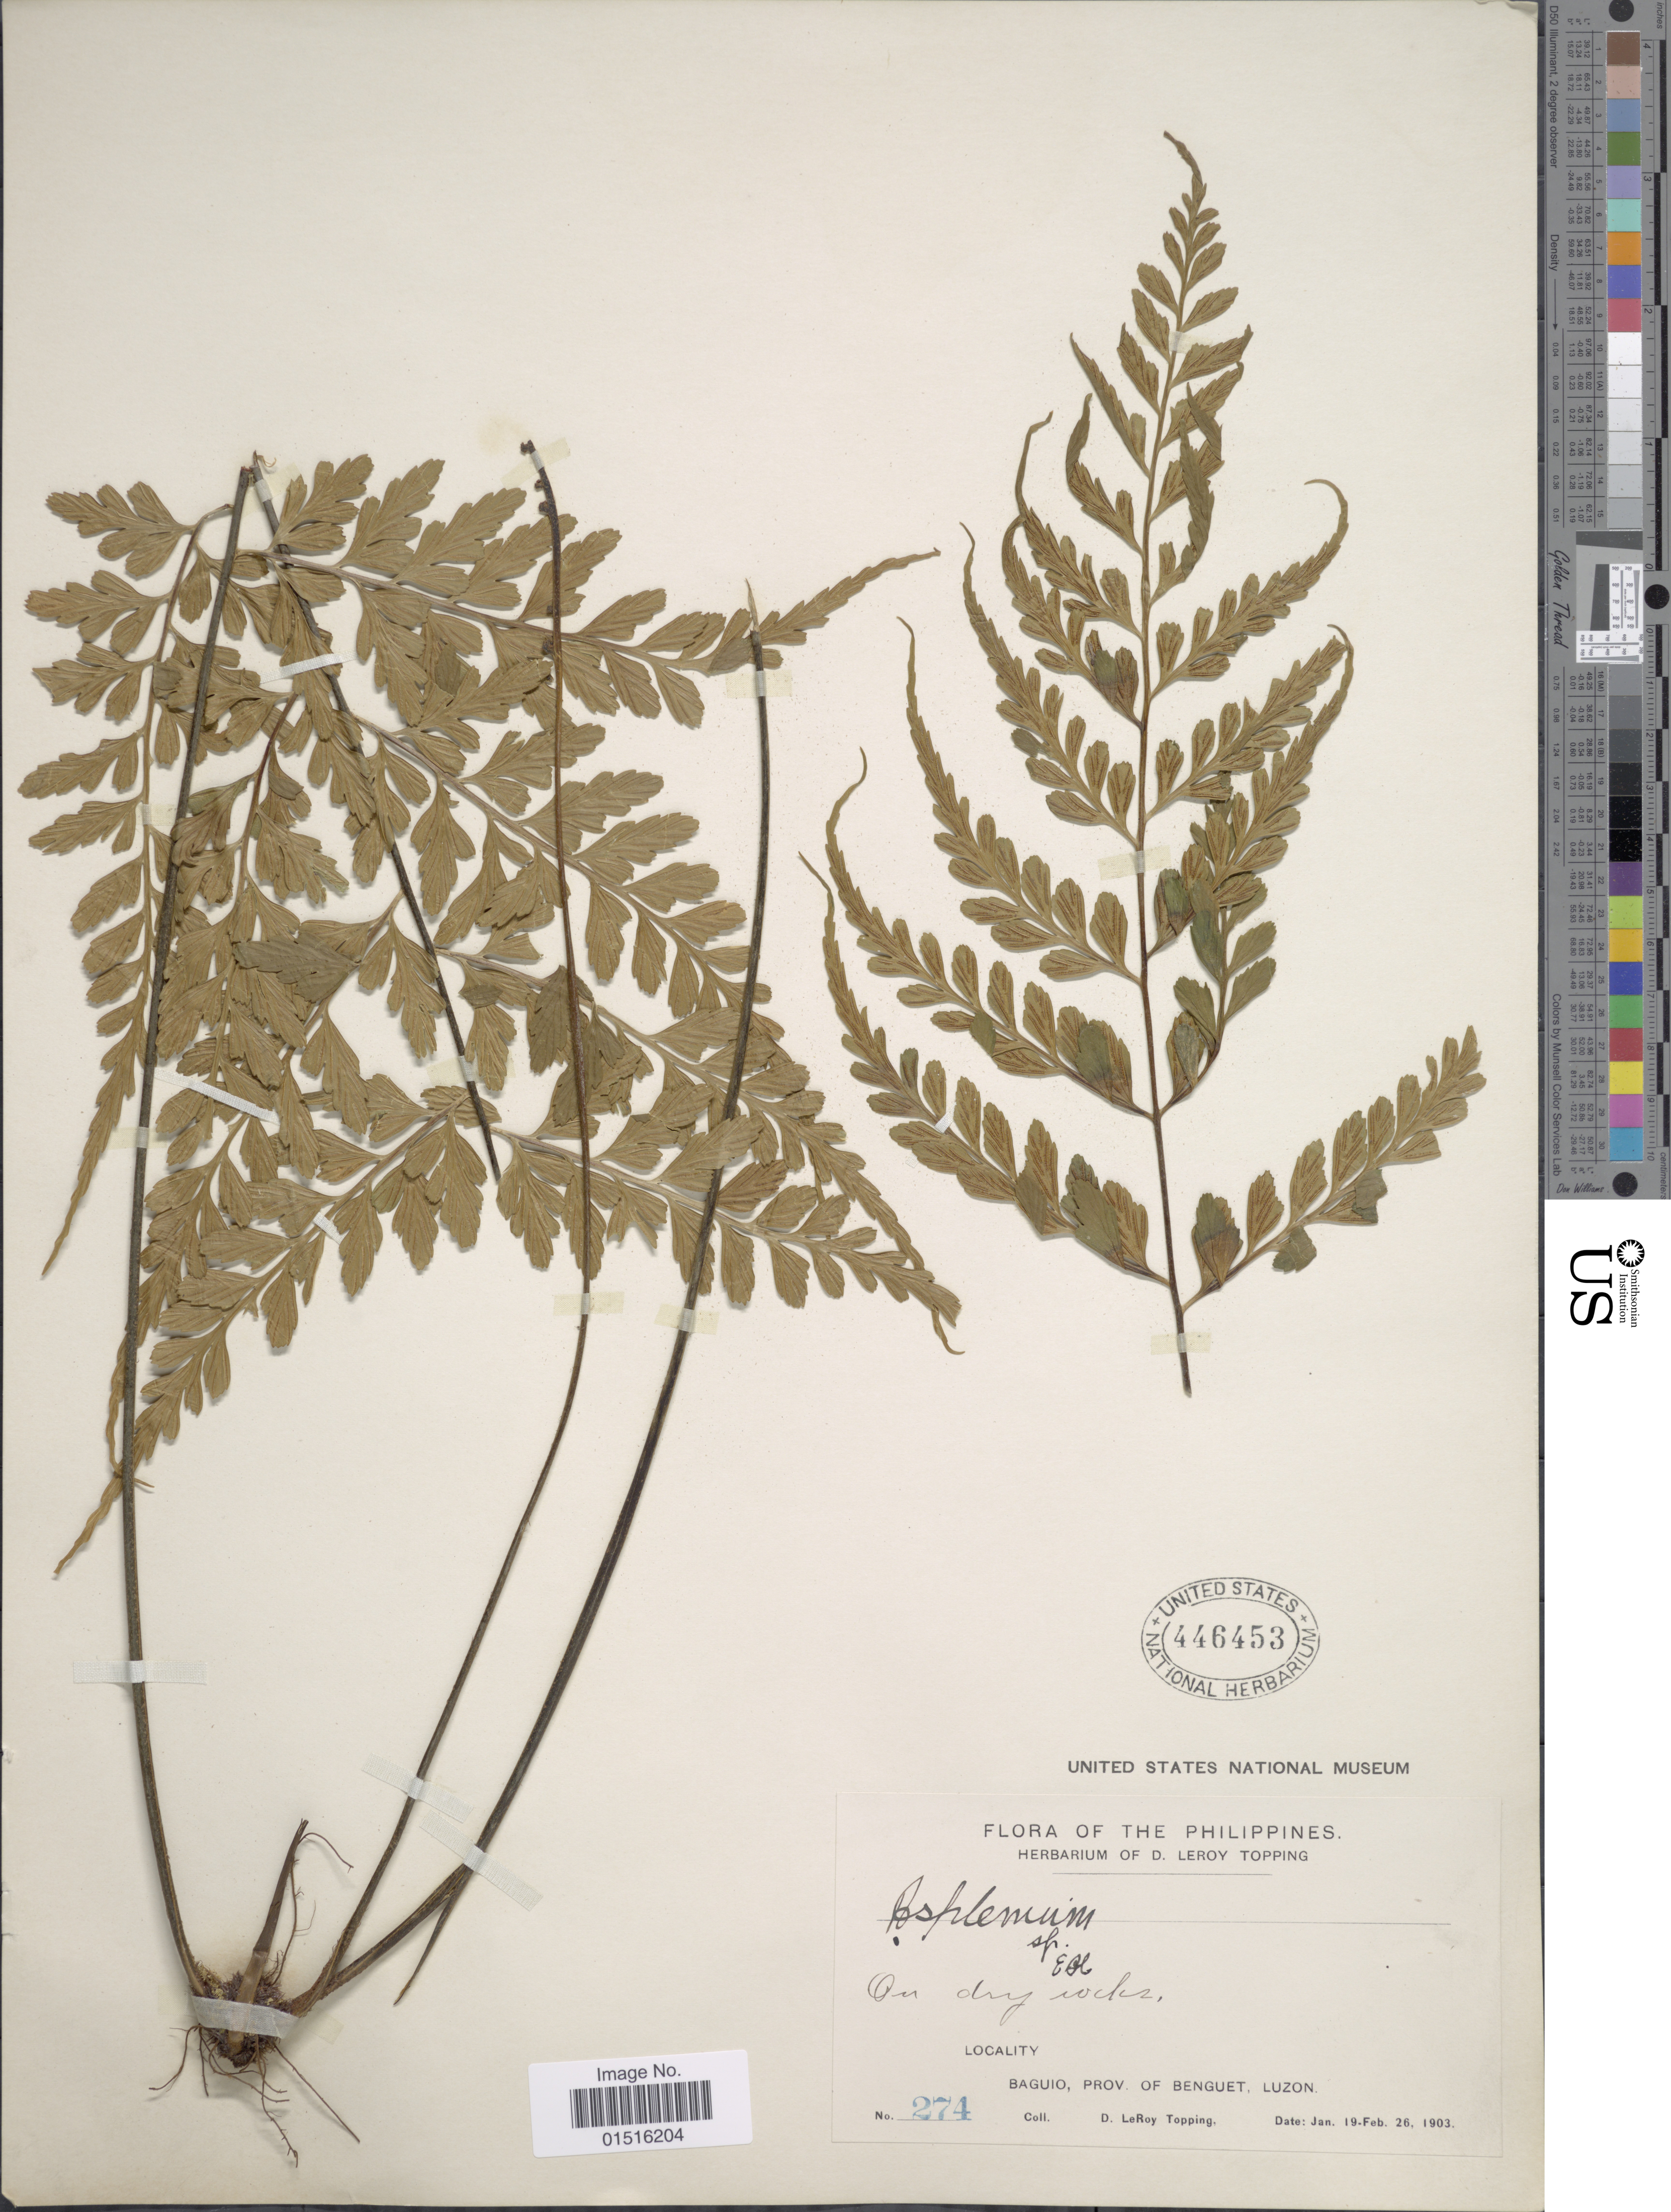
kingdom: Plantae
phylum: Tracheophyta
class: Polypodiopsida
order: Polypodiales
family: Aspleniaceae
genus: Asplenium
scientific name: Asplenium cuneatum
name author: Lam.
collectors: D. L. Topping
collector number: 274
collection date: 1903-01-19/1903-02-26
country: Philippines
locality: Baguio, Prov. of Benguet, Luzon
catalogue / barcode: US 446453